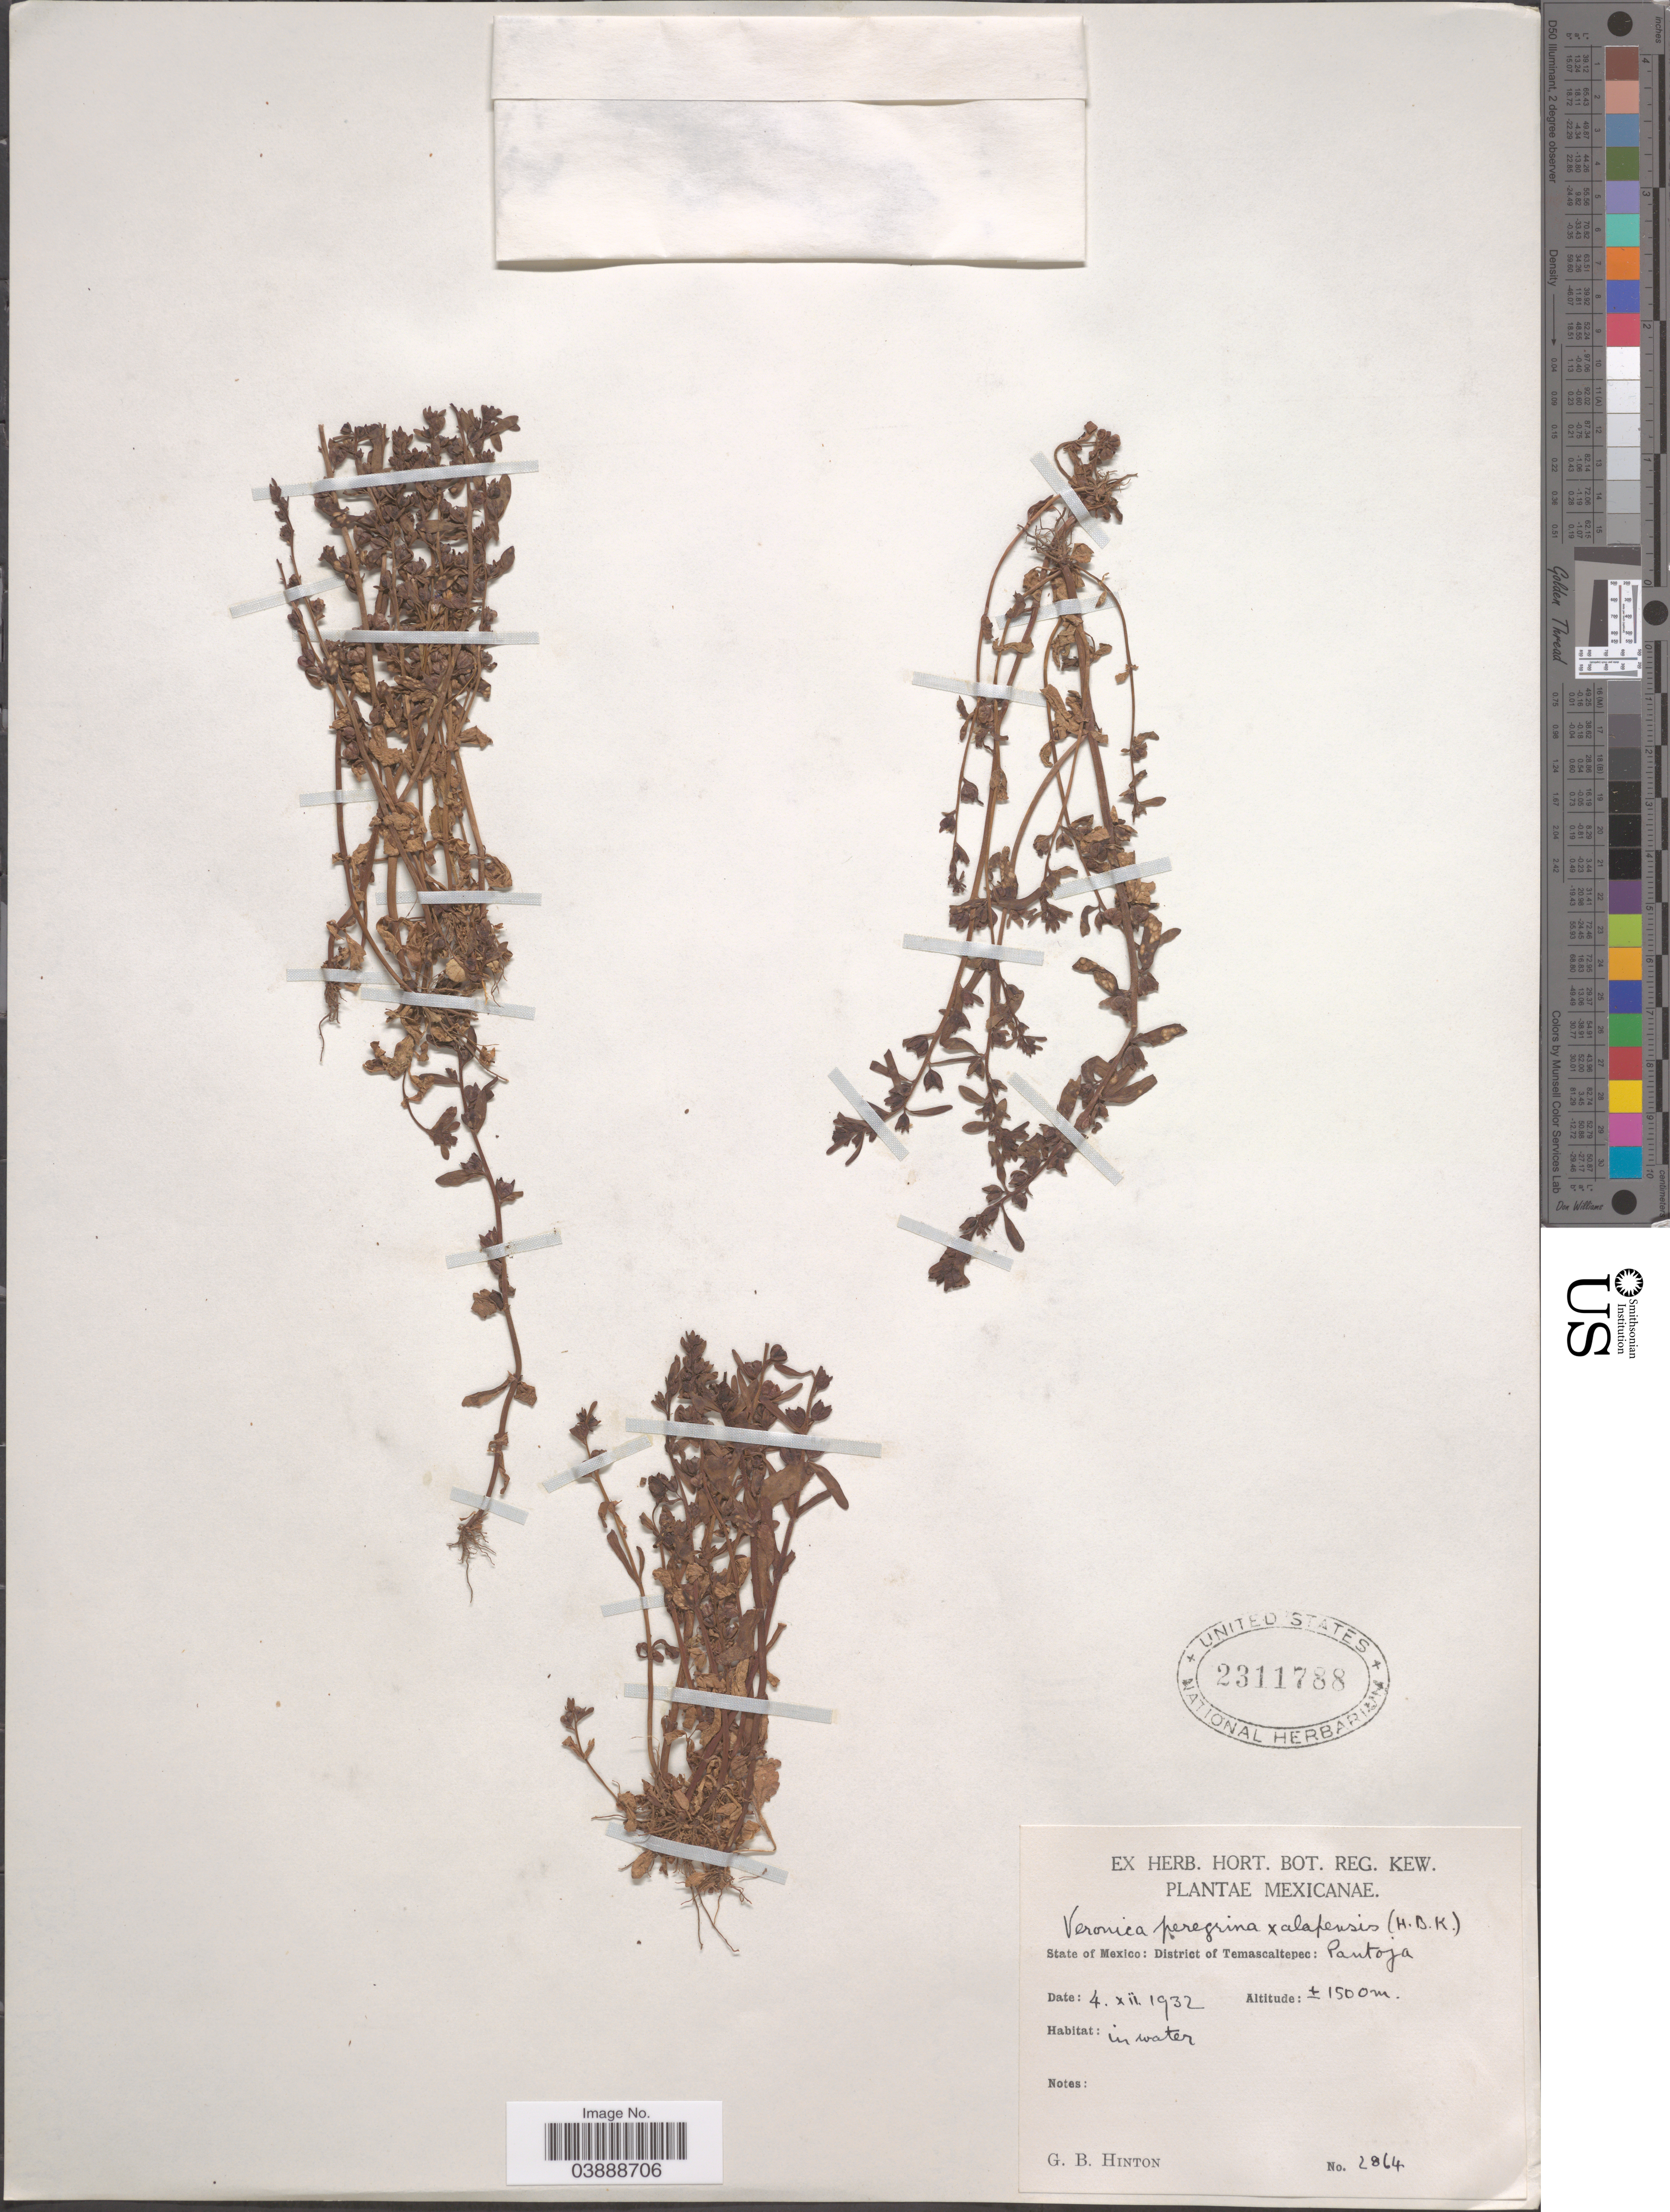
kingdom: Plantae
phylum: Tracheophyta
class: Magnoliopsida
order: Lamiales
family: Plantaginaceae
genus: Veronica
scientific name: Veronica peregrina subsp. xalapensis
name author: (Kunth) Pennell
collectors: G. B. Hinton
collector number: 2864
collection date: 1932-12-04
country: Mexico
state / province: México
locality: District of Temascaltepec: Pantoja.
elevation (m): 1500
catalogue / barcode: US 2311788